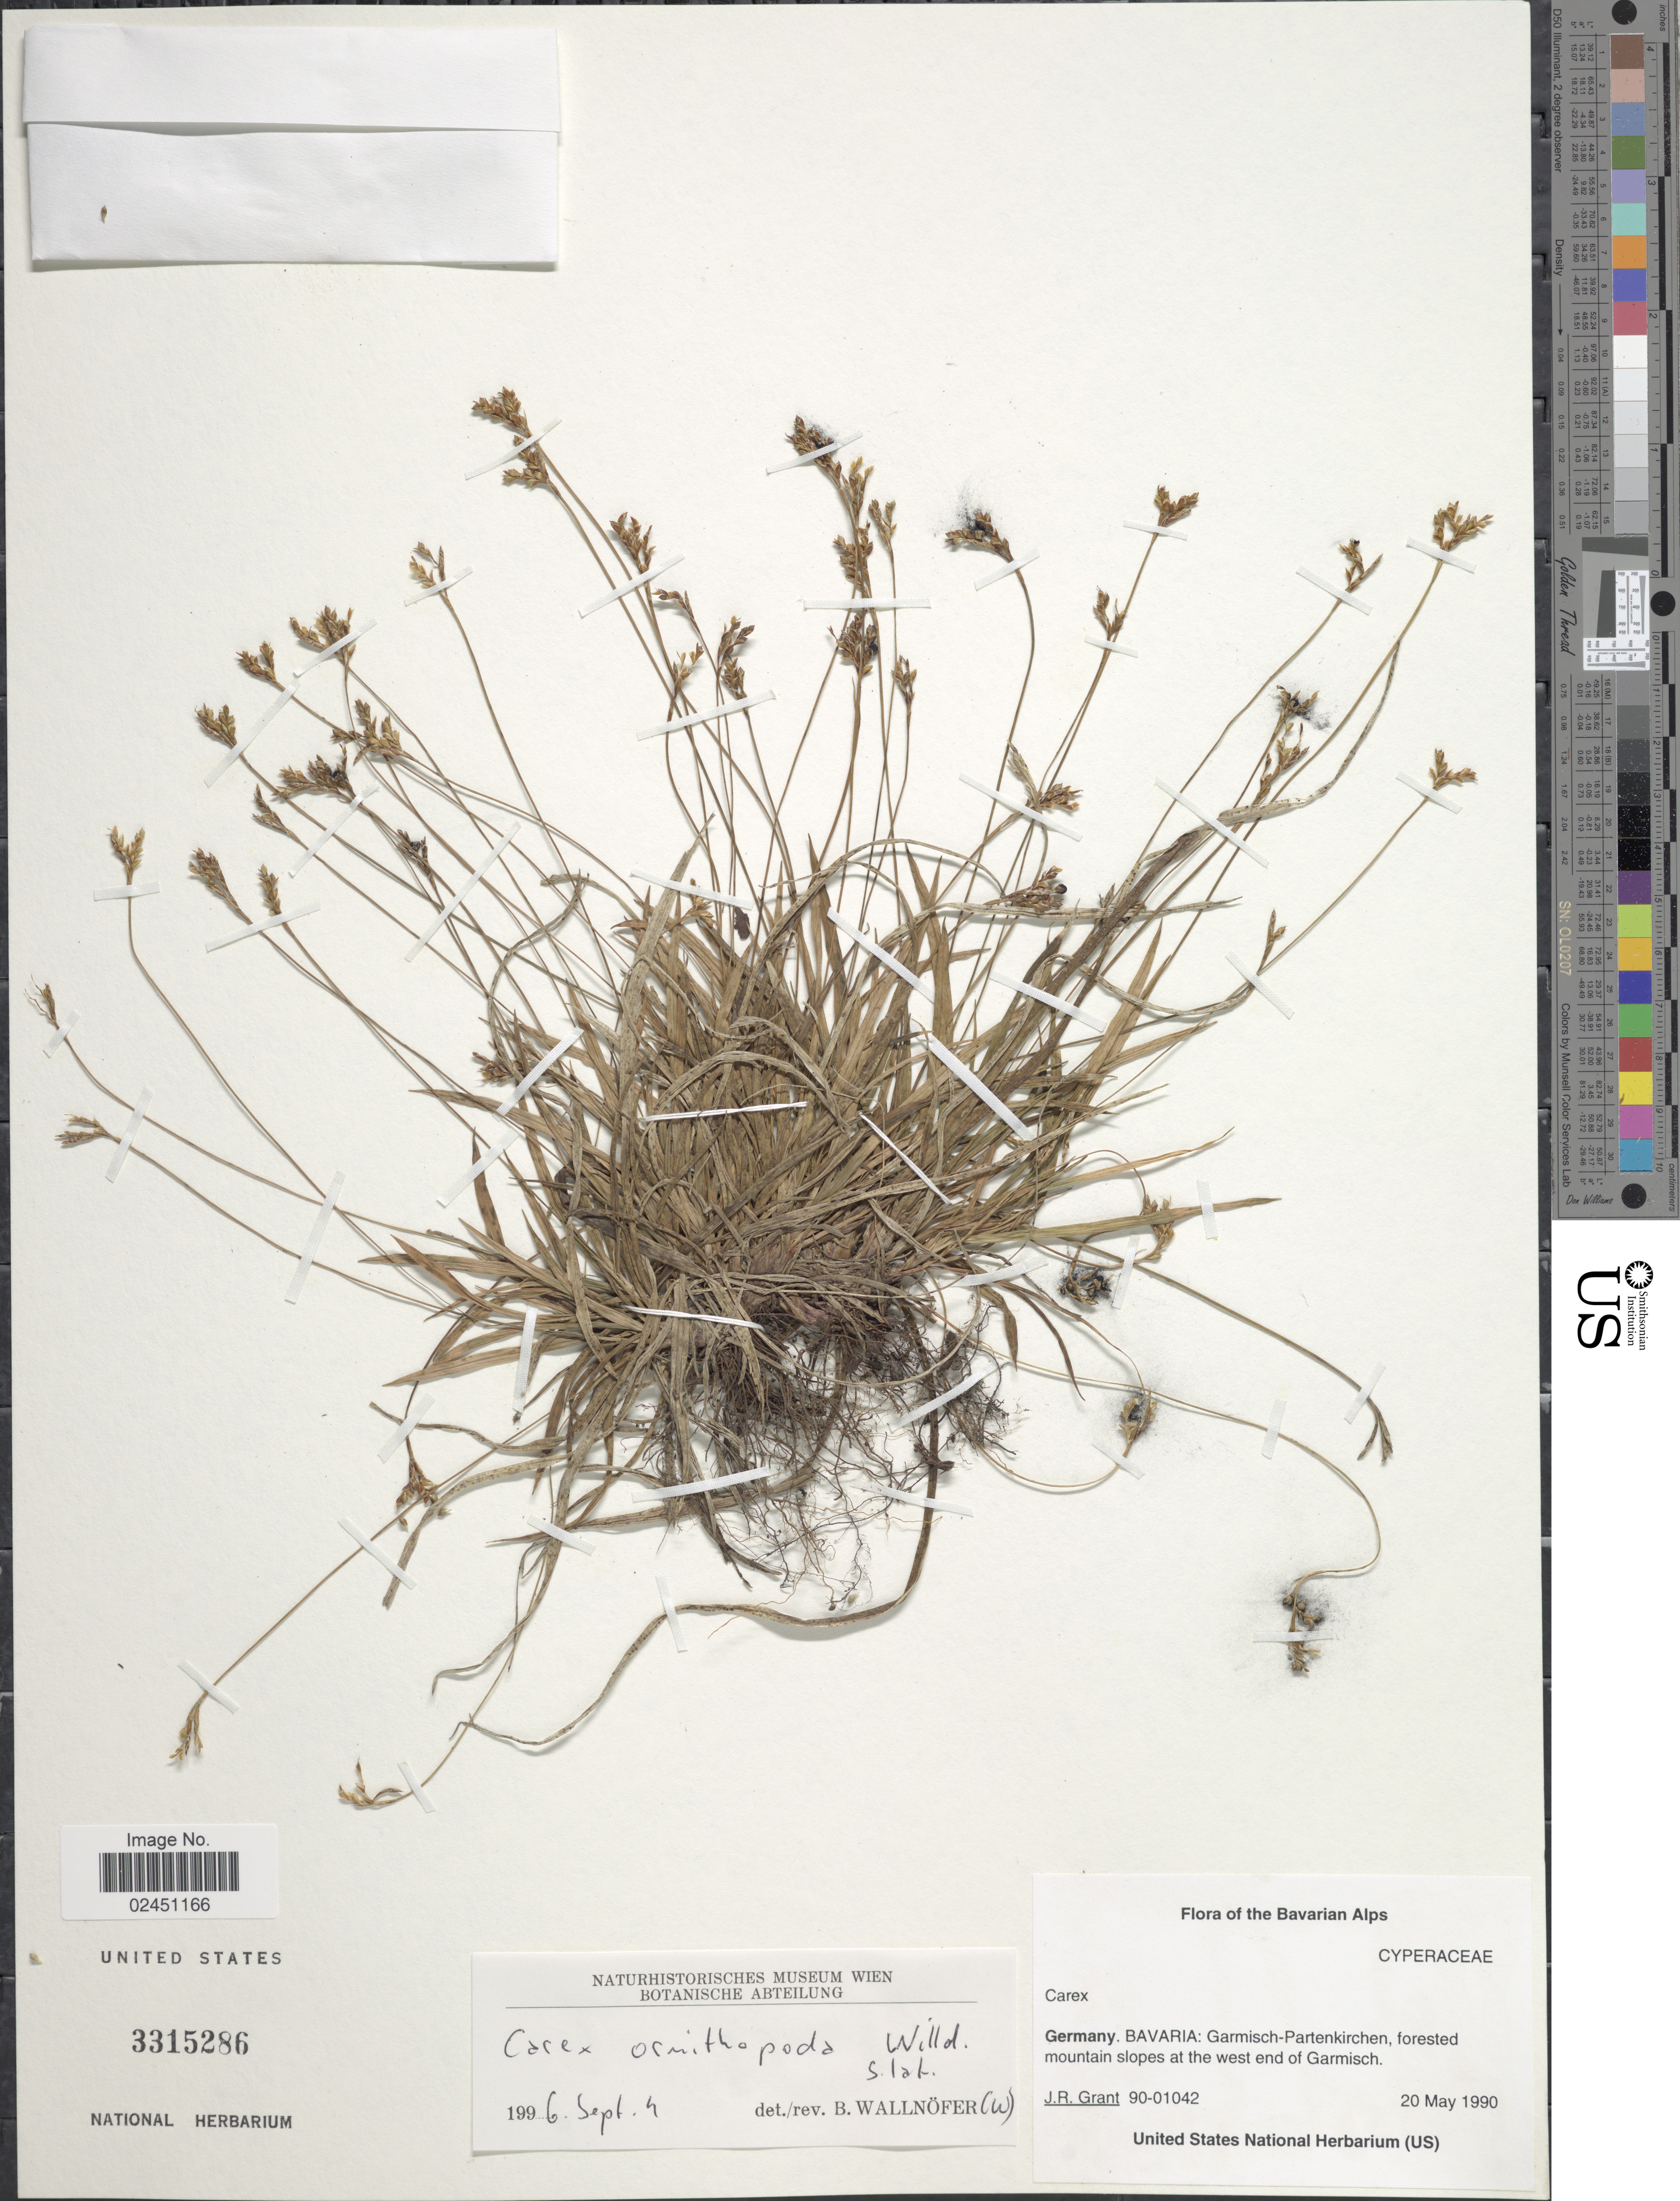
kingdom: Plantae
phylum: Tracheophyta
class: Liliopsida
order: Poales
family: Cyperaceae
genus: Carex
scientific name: Carex ornithopoda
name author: Willd.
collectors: J. Grant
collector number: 90-01042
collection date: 1990-05-20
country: Germany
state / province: Bayern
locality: Bavarian Alps. Garmisch-Partenkirchen, forested mountain slopes at the west end of Garmisch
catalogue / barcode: US 3315286